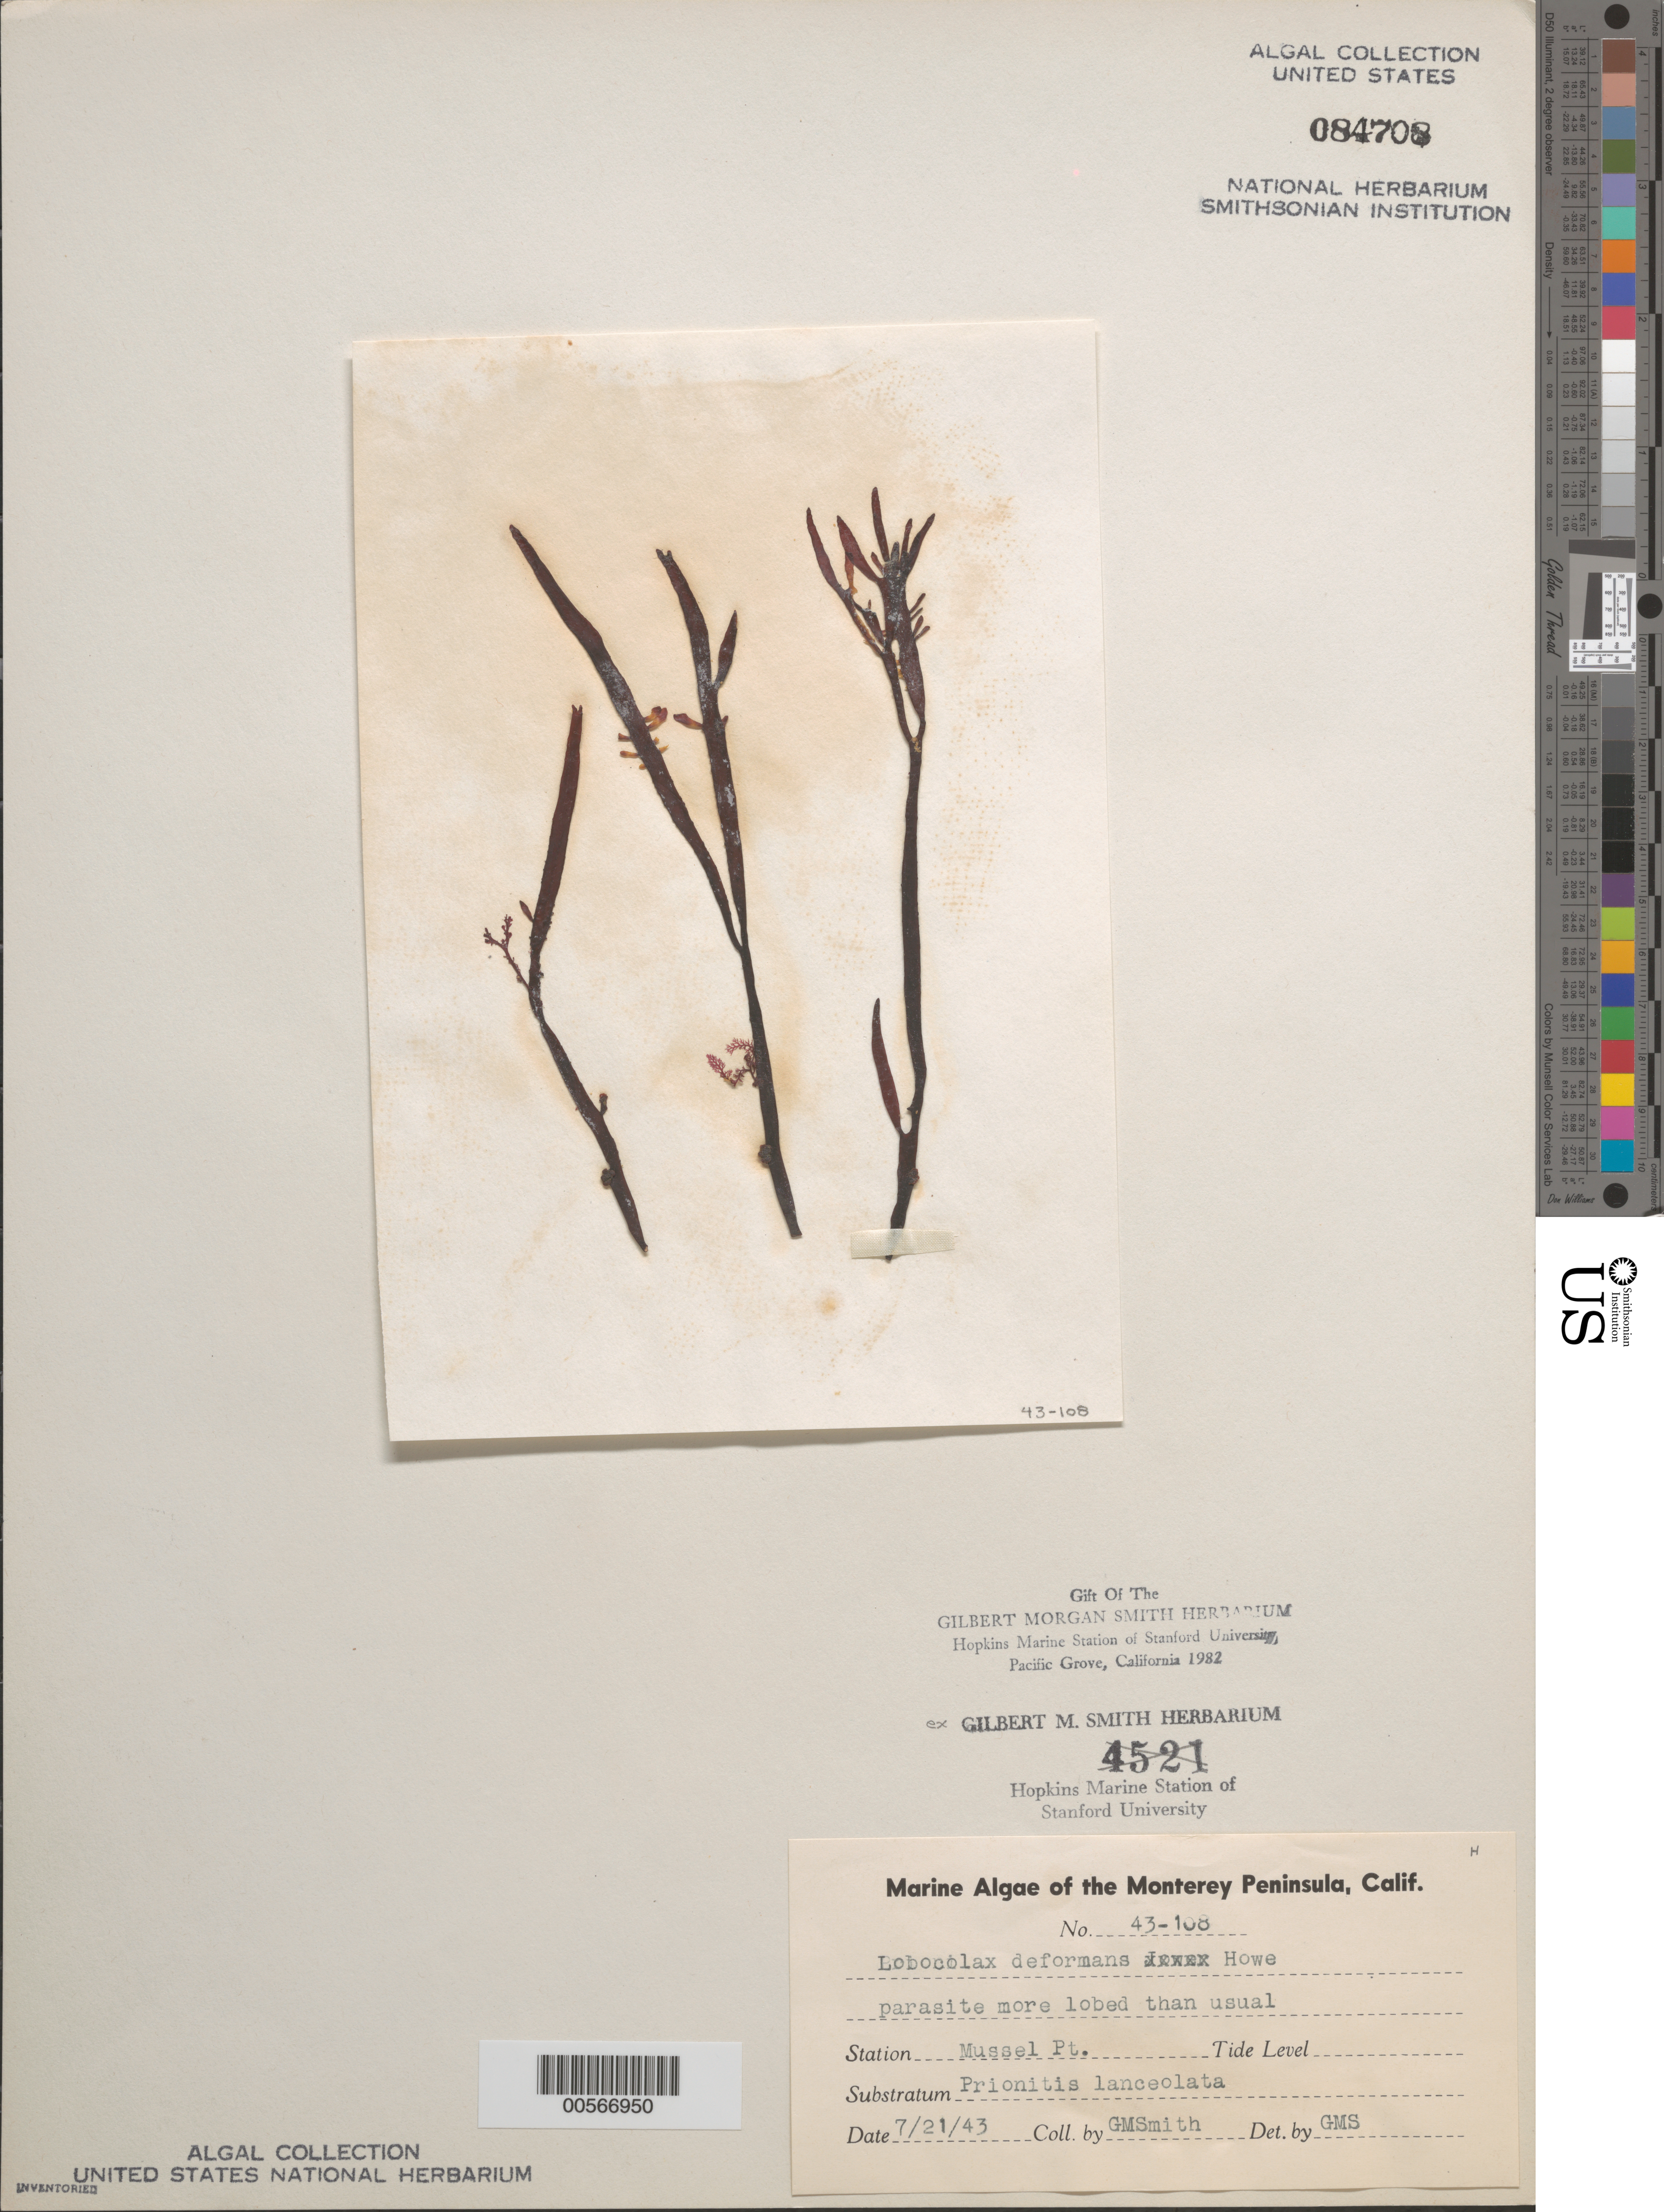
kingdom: Plantae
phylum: Rhodophyta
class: Florideophyceae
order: Cryptonemiales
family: Cryptonemiaceae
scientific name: Prionitis decipiens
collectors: G. M. Smith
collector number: Gms 43-108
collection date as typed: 21 Jul 1943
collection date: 1943-07-21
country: United States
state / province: California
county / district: Monterey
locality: Mussel Point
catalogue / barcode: US 84708